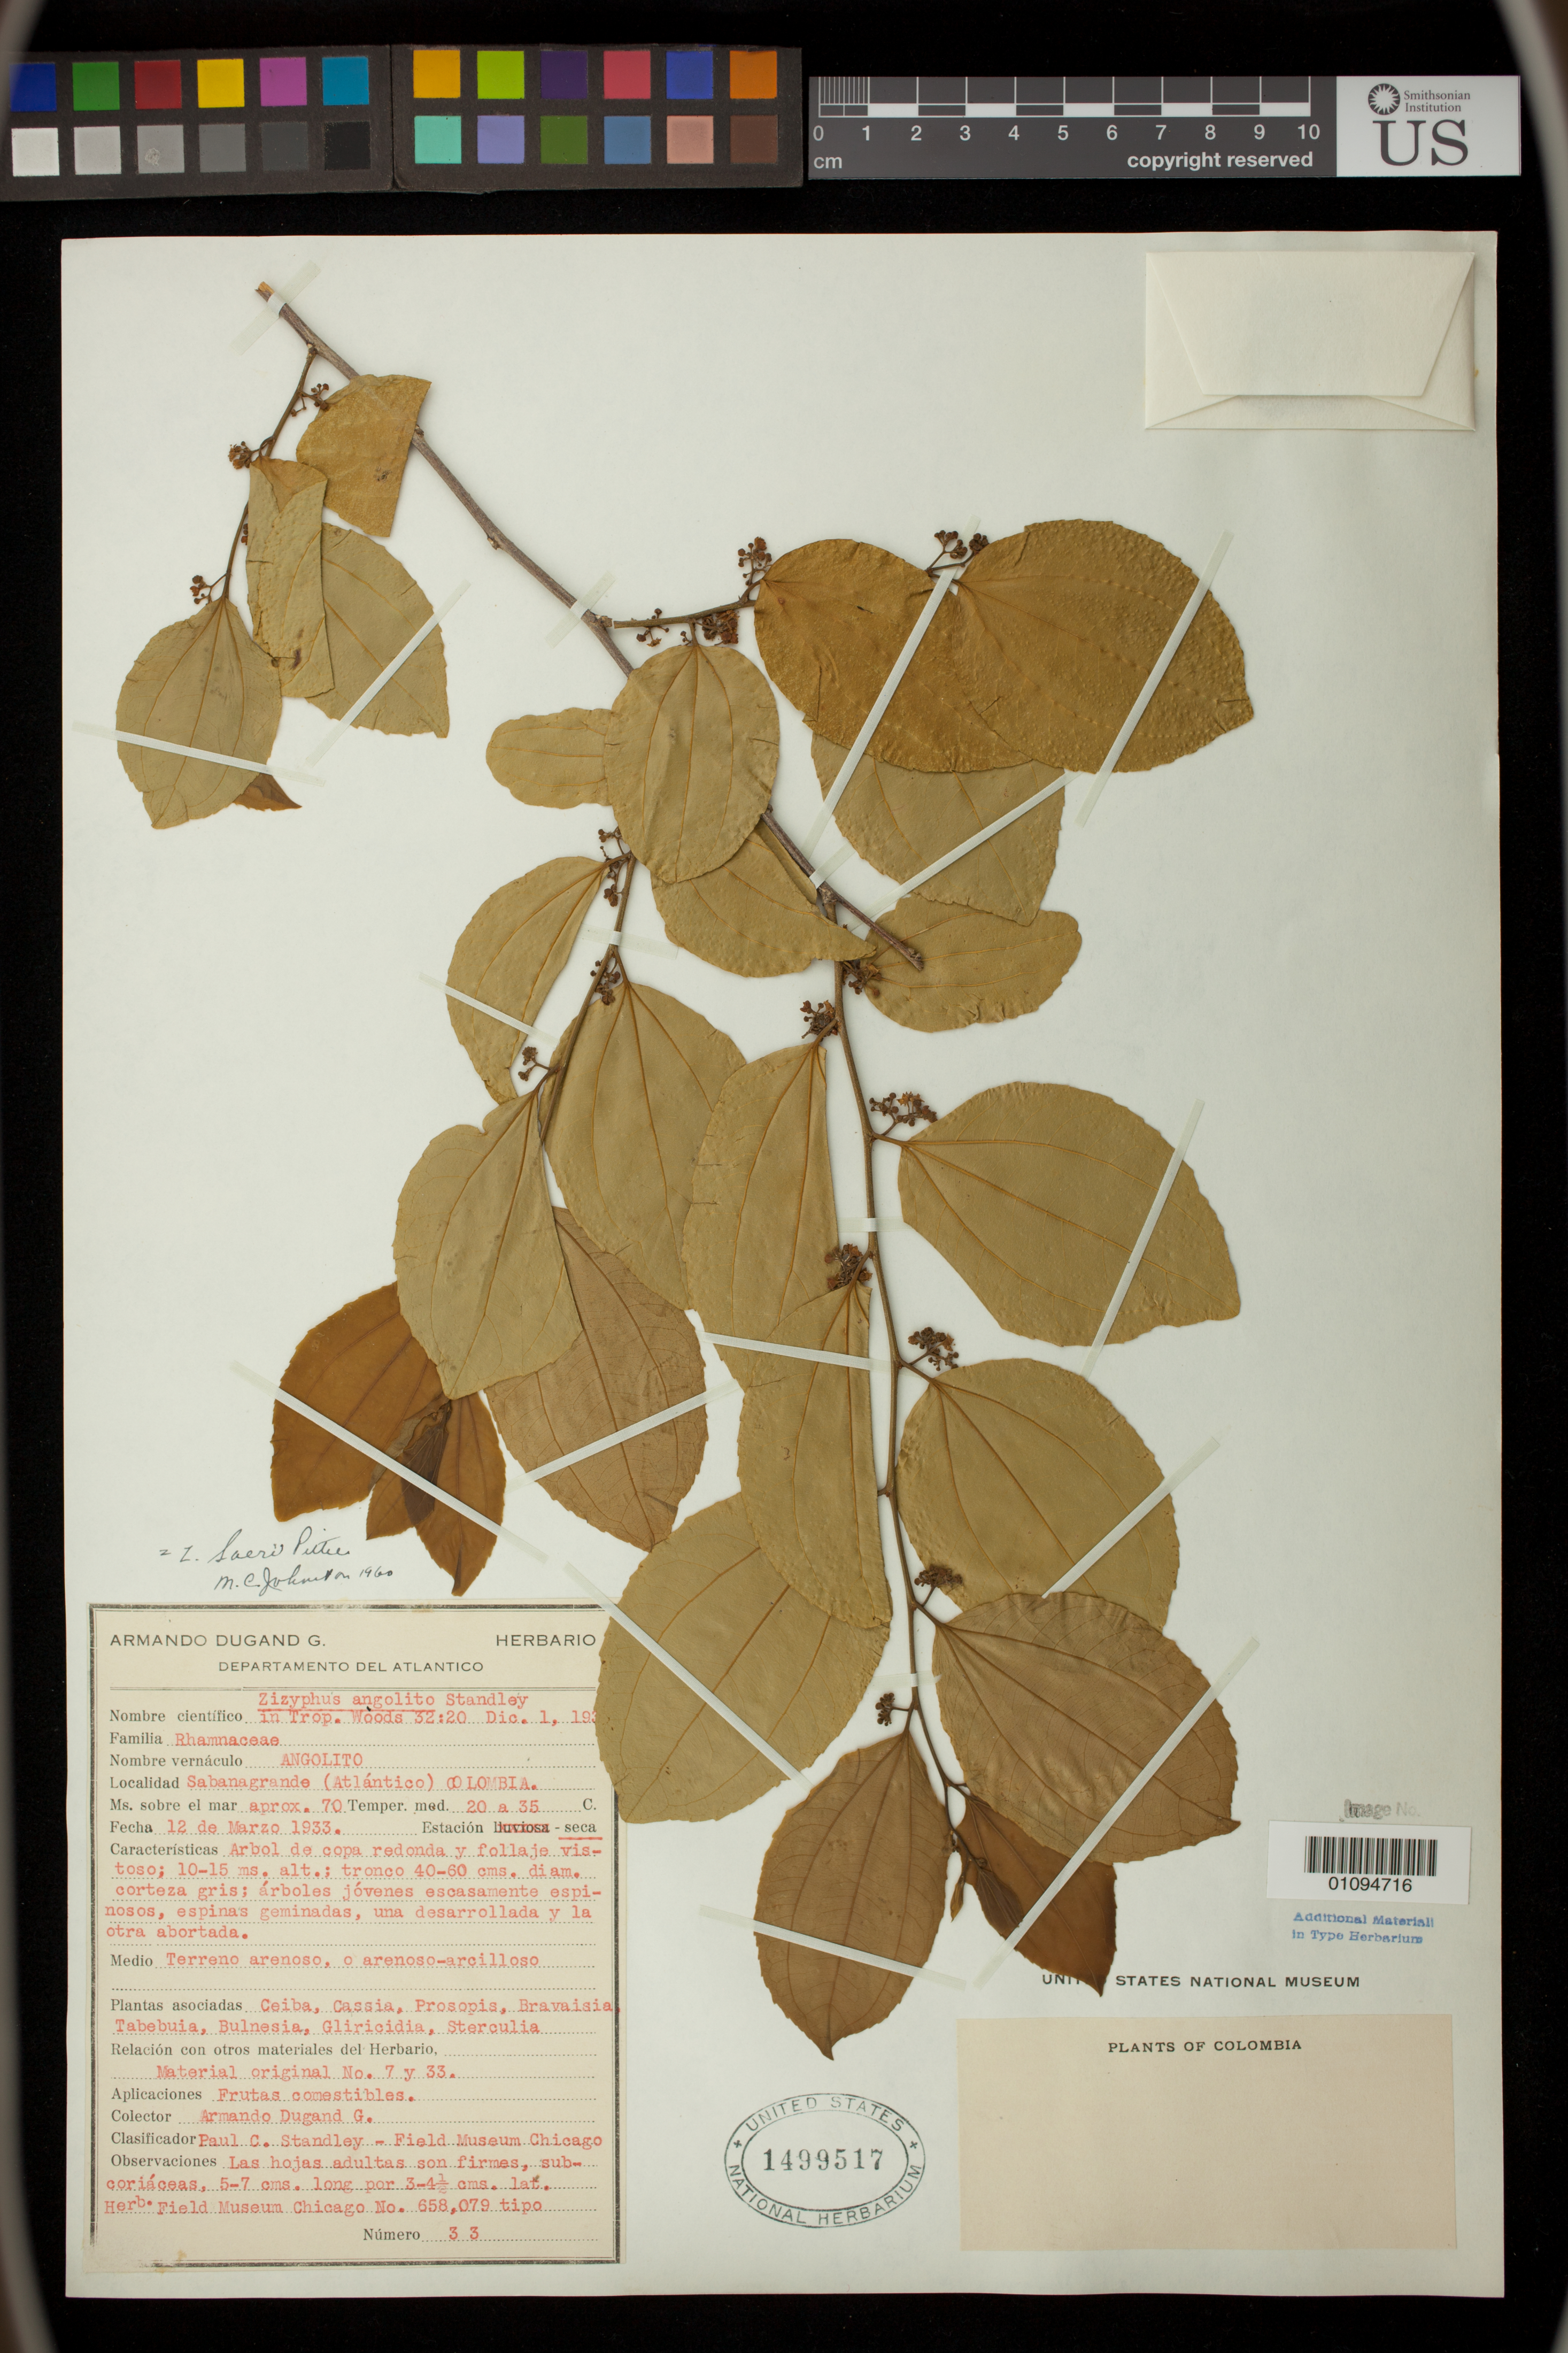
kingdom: Plantae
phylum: Tracheophyta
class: Magnoliopsida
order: Rosales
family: Rhamnaceae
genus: Ziziphus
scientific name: Ziziphus angolito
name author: Standl.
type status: Isotype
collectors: A. Dugand G.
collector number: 33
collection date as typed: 12 Mar 1933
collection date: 1933-03-12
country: Colombia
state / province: Atlántico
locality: Sabana Grande.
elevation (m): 70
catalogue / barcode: US 1499517